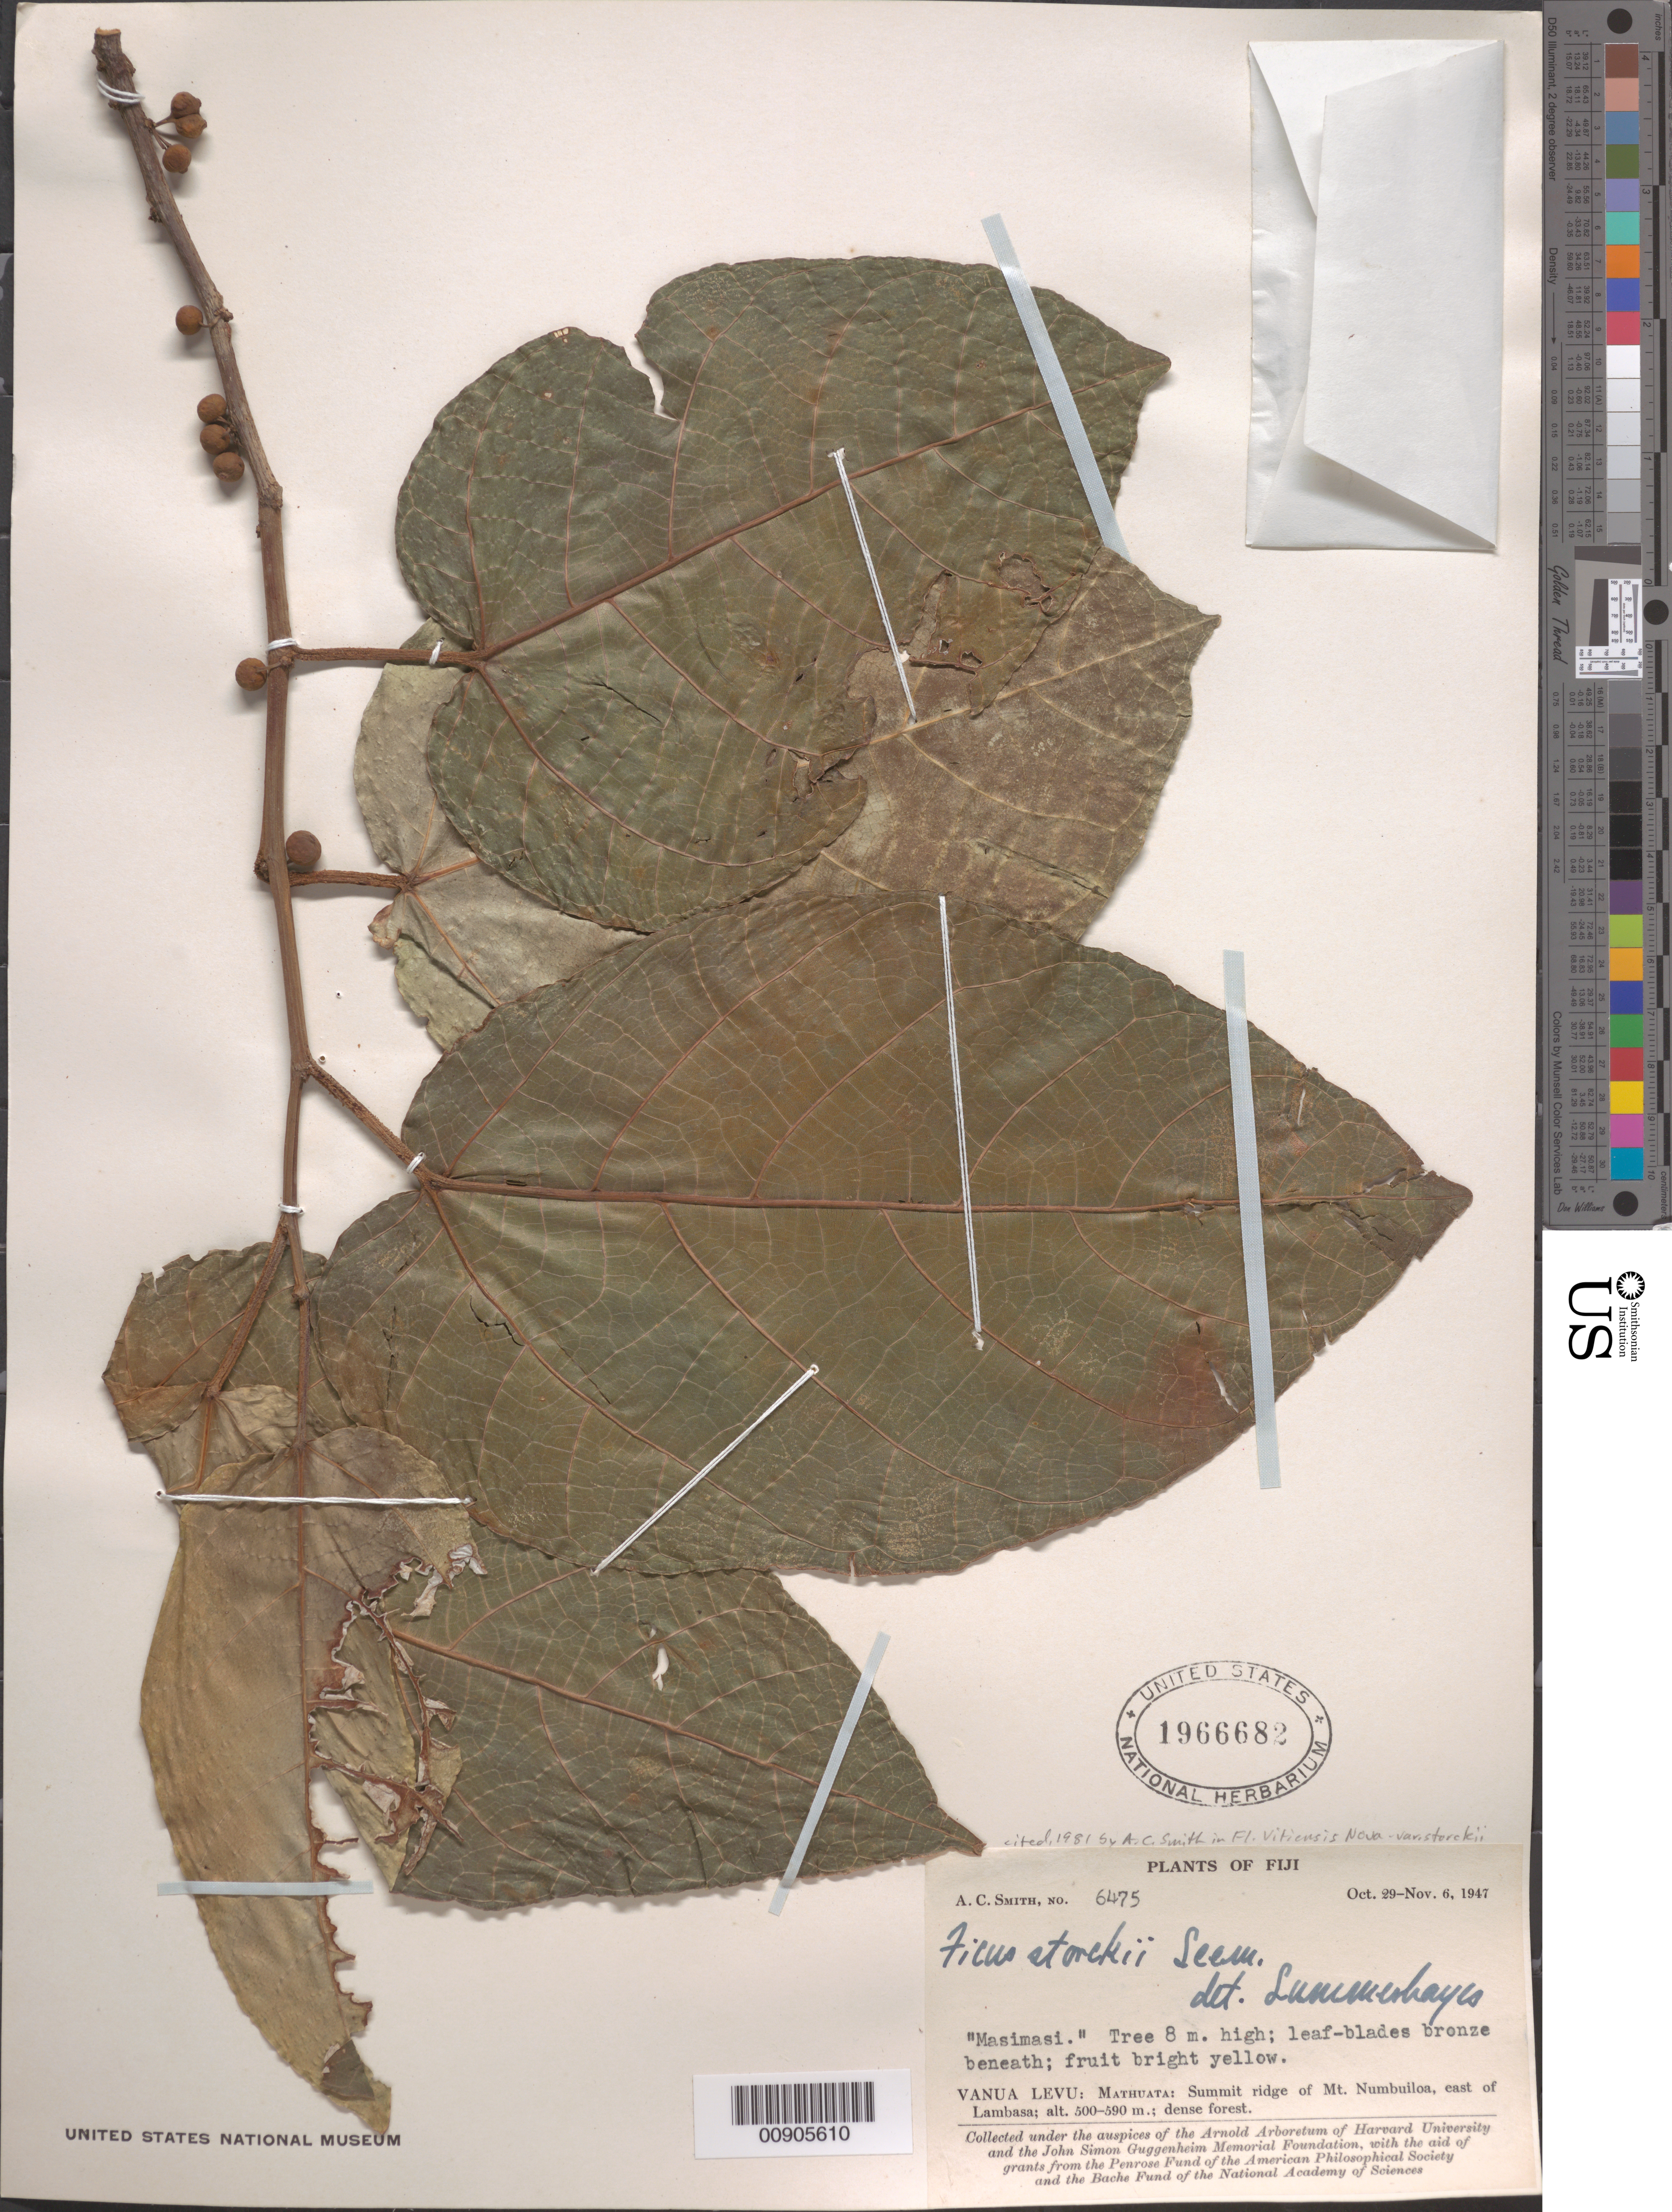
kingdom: Plantae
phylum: Tracheophyta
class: Magnoliopsida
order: Rosales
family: Moraceae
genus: Ficus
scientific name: Ficus storckii var. storckii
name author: Seem.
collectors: C. A. Smith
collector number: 6475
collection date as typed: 29 Oct 1947 to 06 Nov 1947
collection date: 1947-10-29/1947-11-06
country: Fiji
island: Macuata-i-Wai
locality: Summit ridge of Mt. Numbuiloa, E of Lambasa.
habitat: Dense forest.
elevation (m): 500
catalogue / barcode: US 1966682